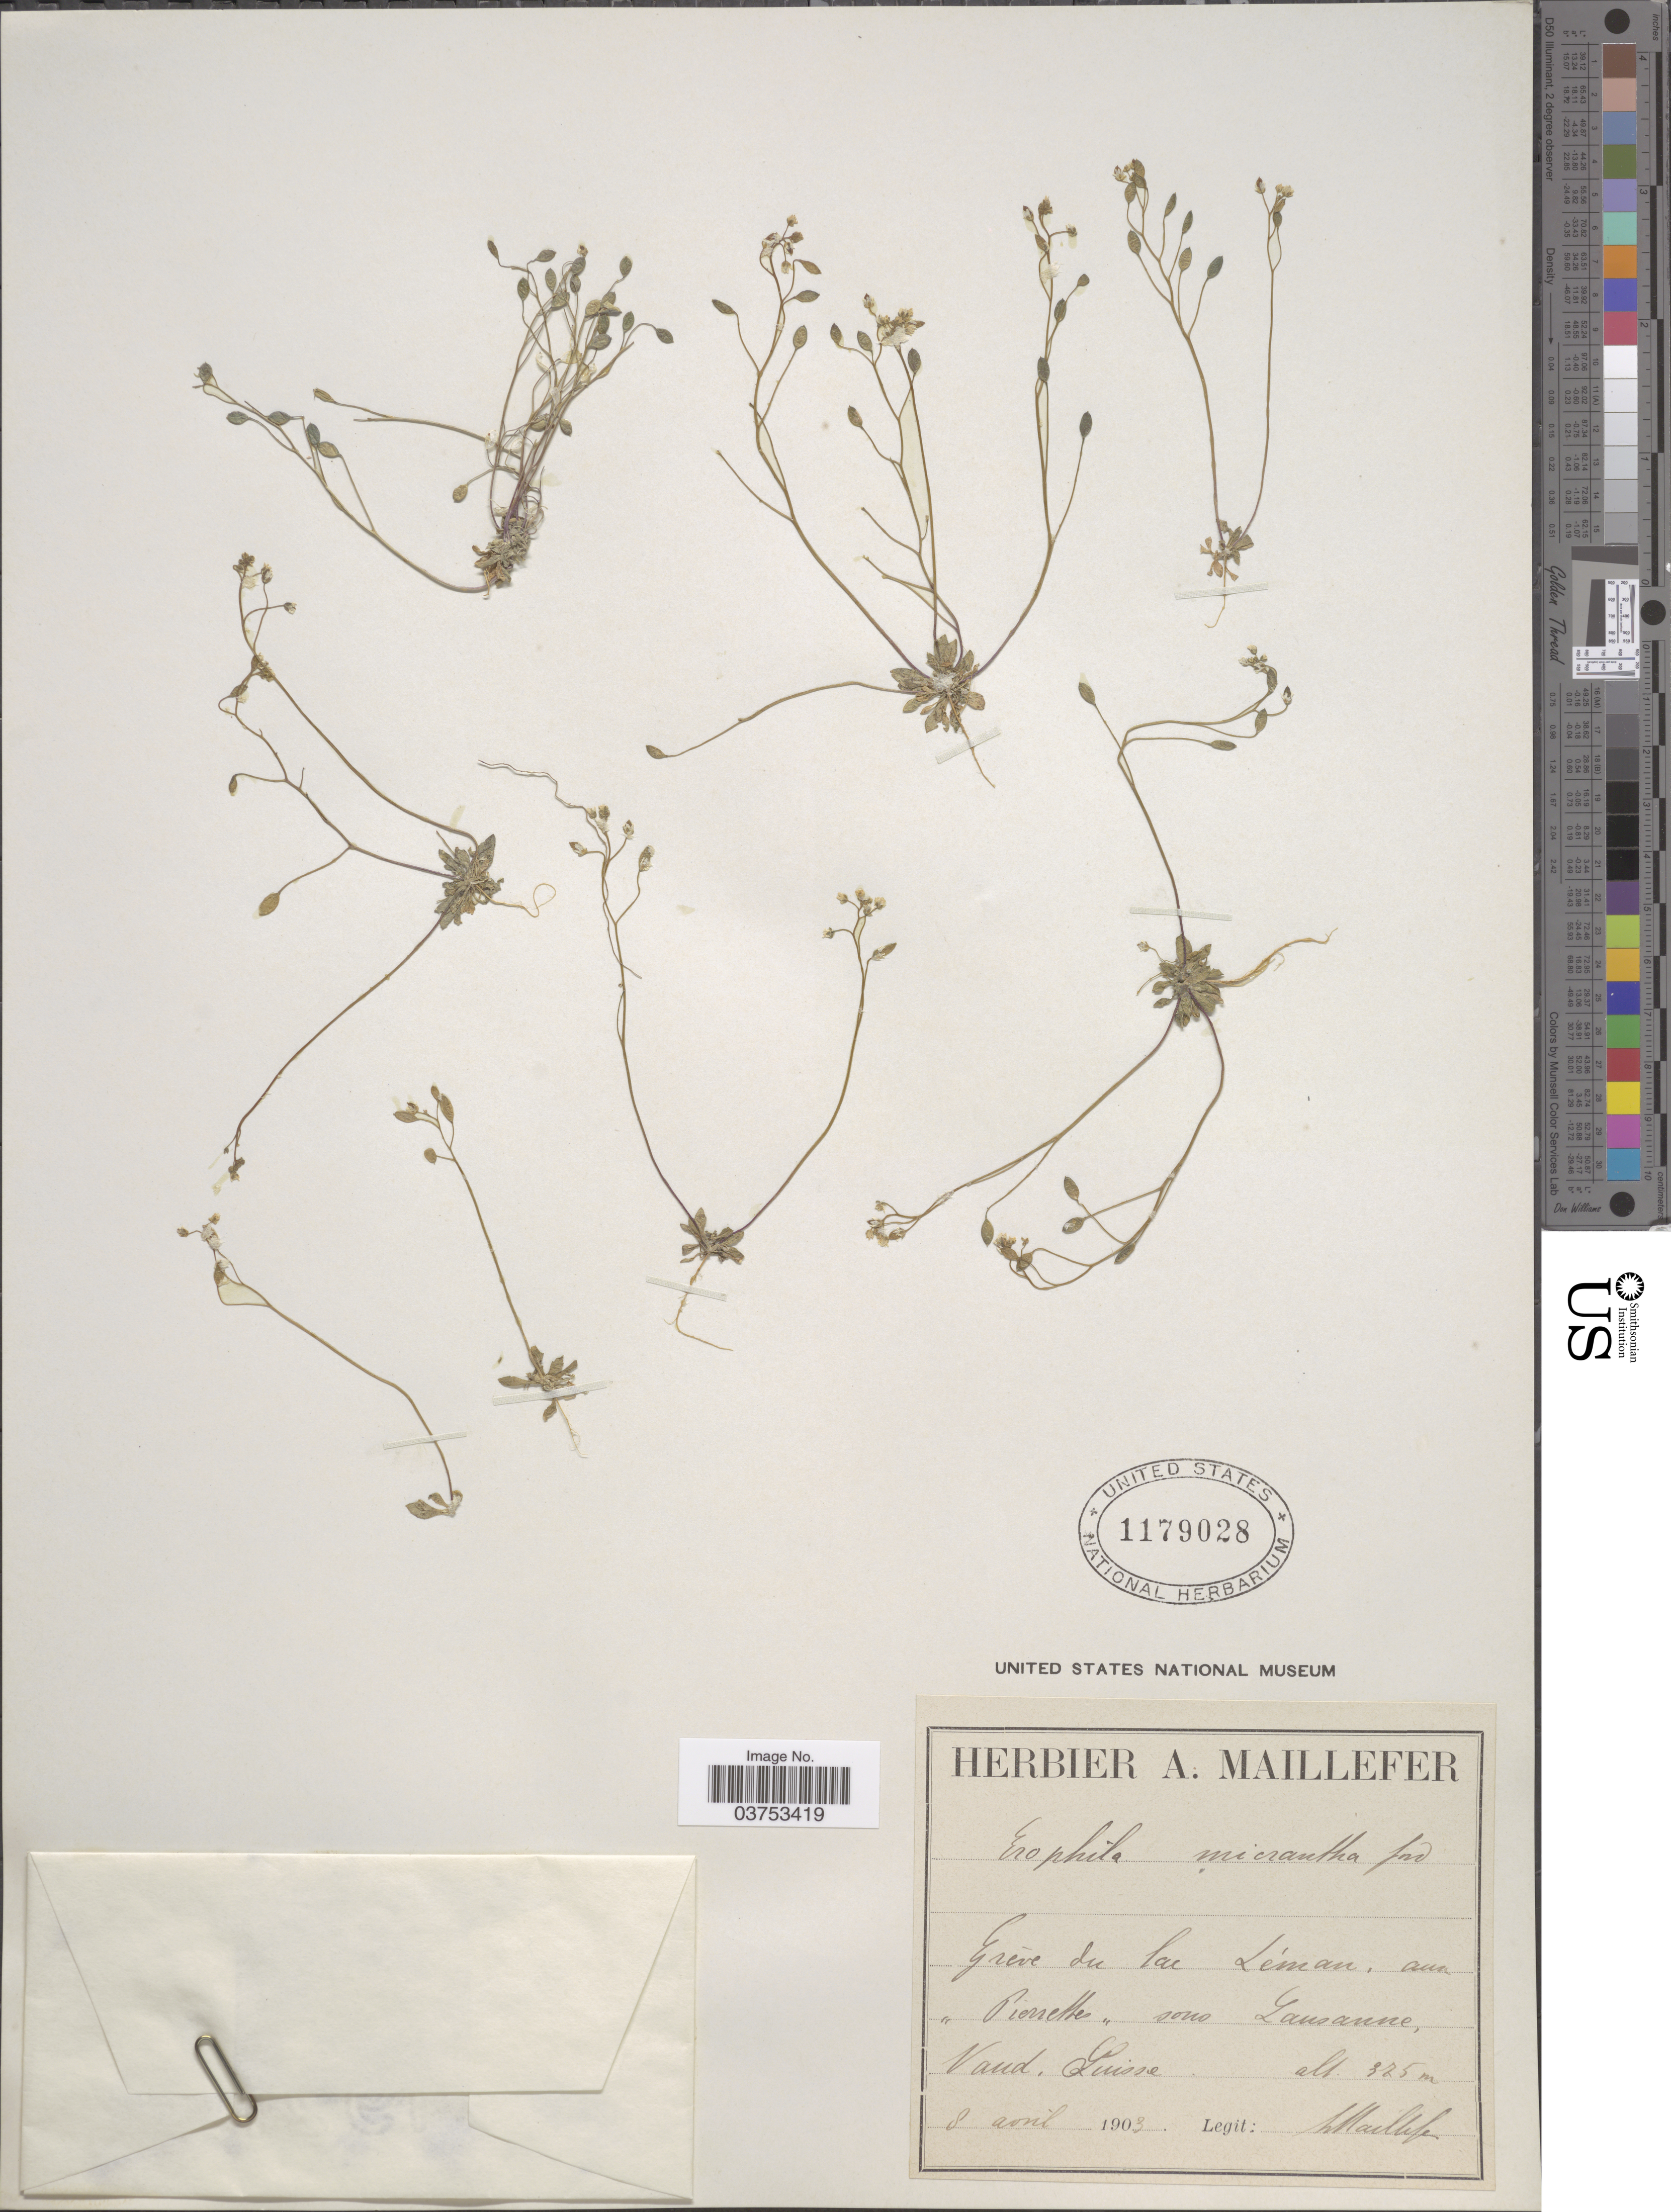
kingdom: Plantae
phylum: Tracheophyta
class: Magnoliopsida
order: Brassicales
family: Brassicaceae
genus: Draba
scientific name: Draba micrantha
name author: Nutt.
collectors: A. Maillefer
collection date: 1903-04-08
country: Switzerland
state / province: Vaud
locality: Gréve du lac Lèman, aun ,,Pierrettes,, sono Lausanne, Suisse.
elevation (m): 325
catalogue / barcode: US 1179028